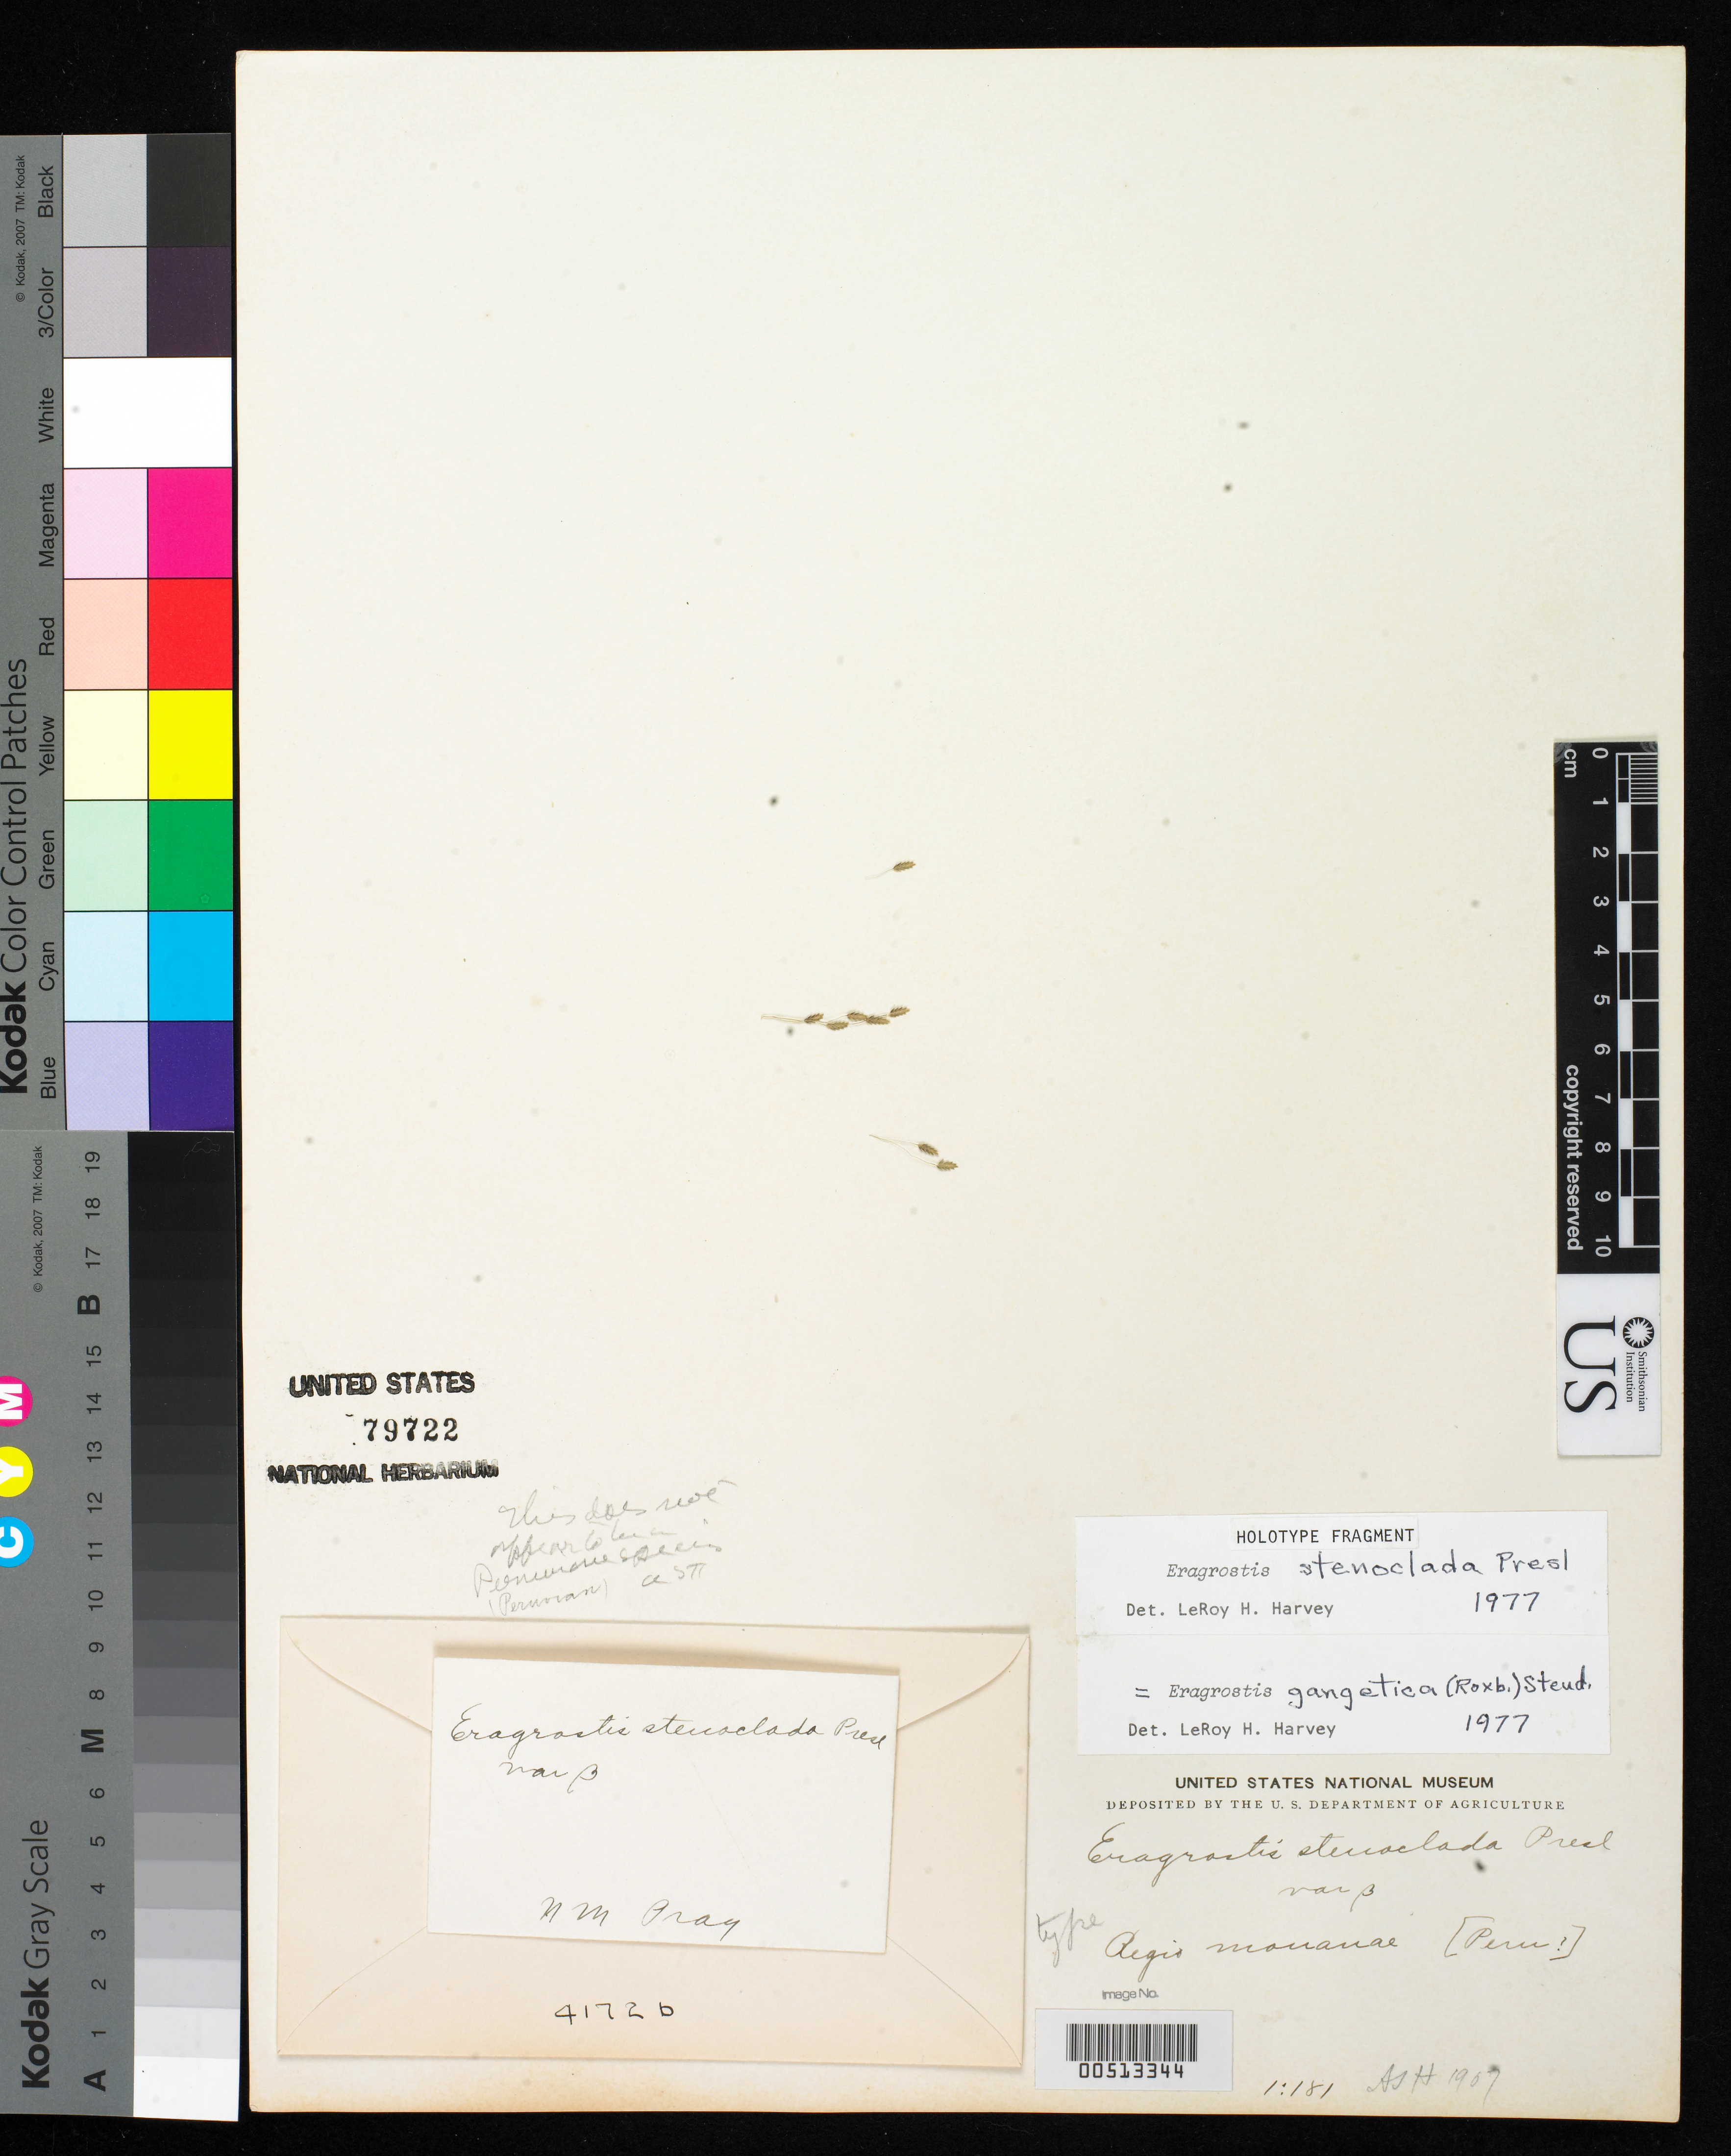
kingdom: Plantae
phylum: Tracheophyta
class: Liliopsida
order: Poales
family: Poaceae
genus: Eragrostis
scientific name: Eragrostis stenoclada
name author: J. Presl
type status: Type Fragment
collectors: T. P. X. Haenke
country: Peru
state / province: San Martín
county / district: Mariscal Cáceres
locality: Rio Huallaga, margen Derecha del; Balsa Probana; dtto. Tocache Nuevo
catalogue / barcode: US 79722